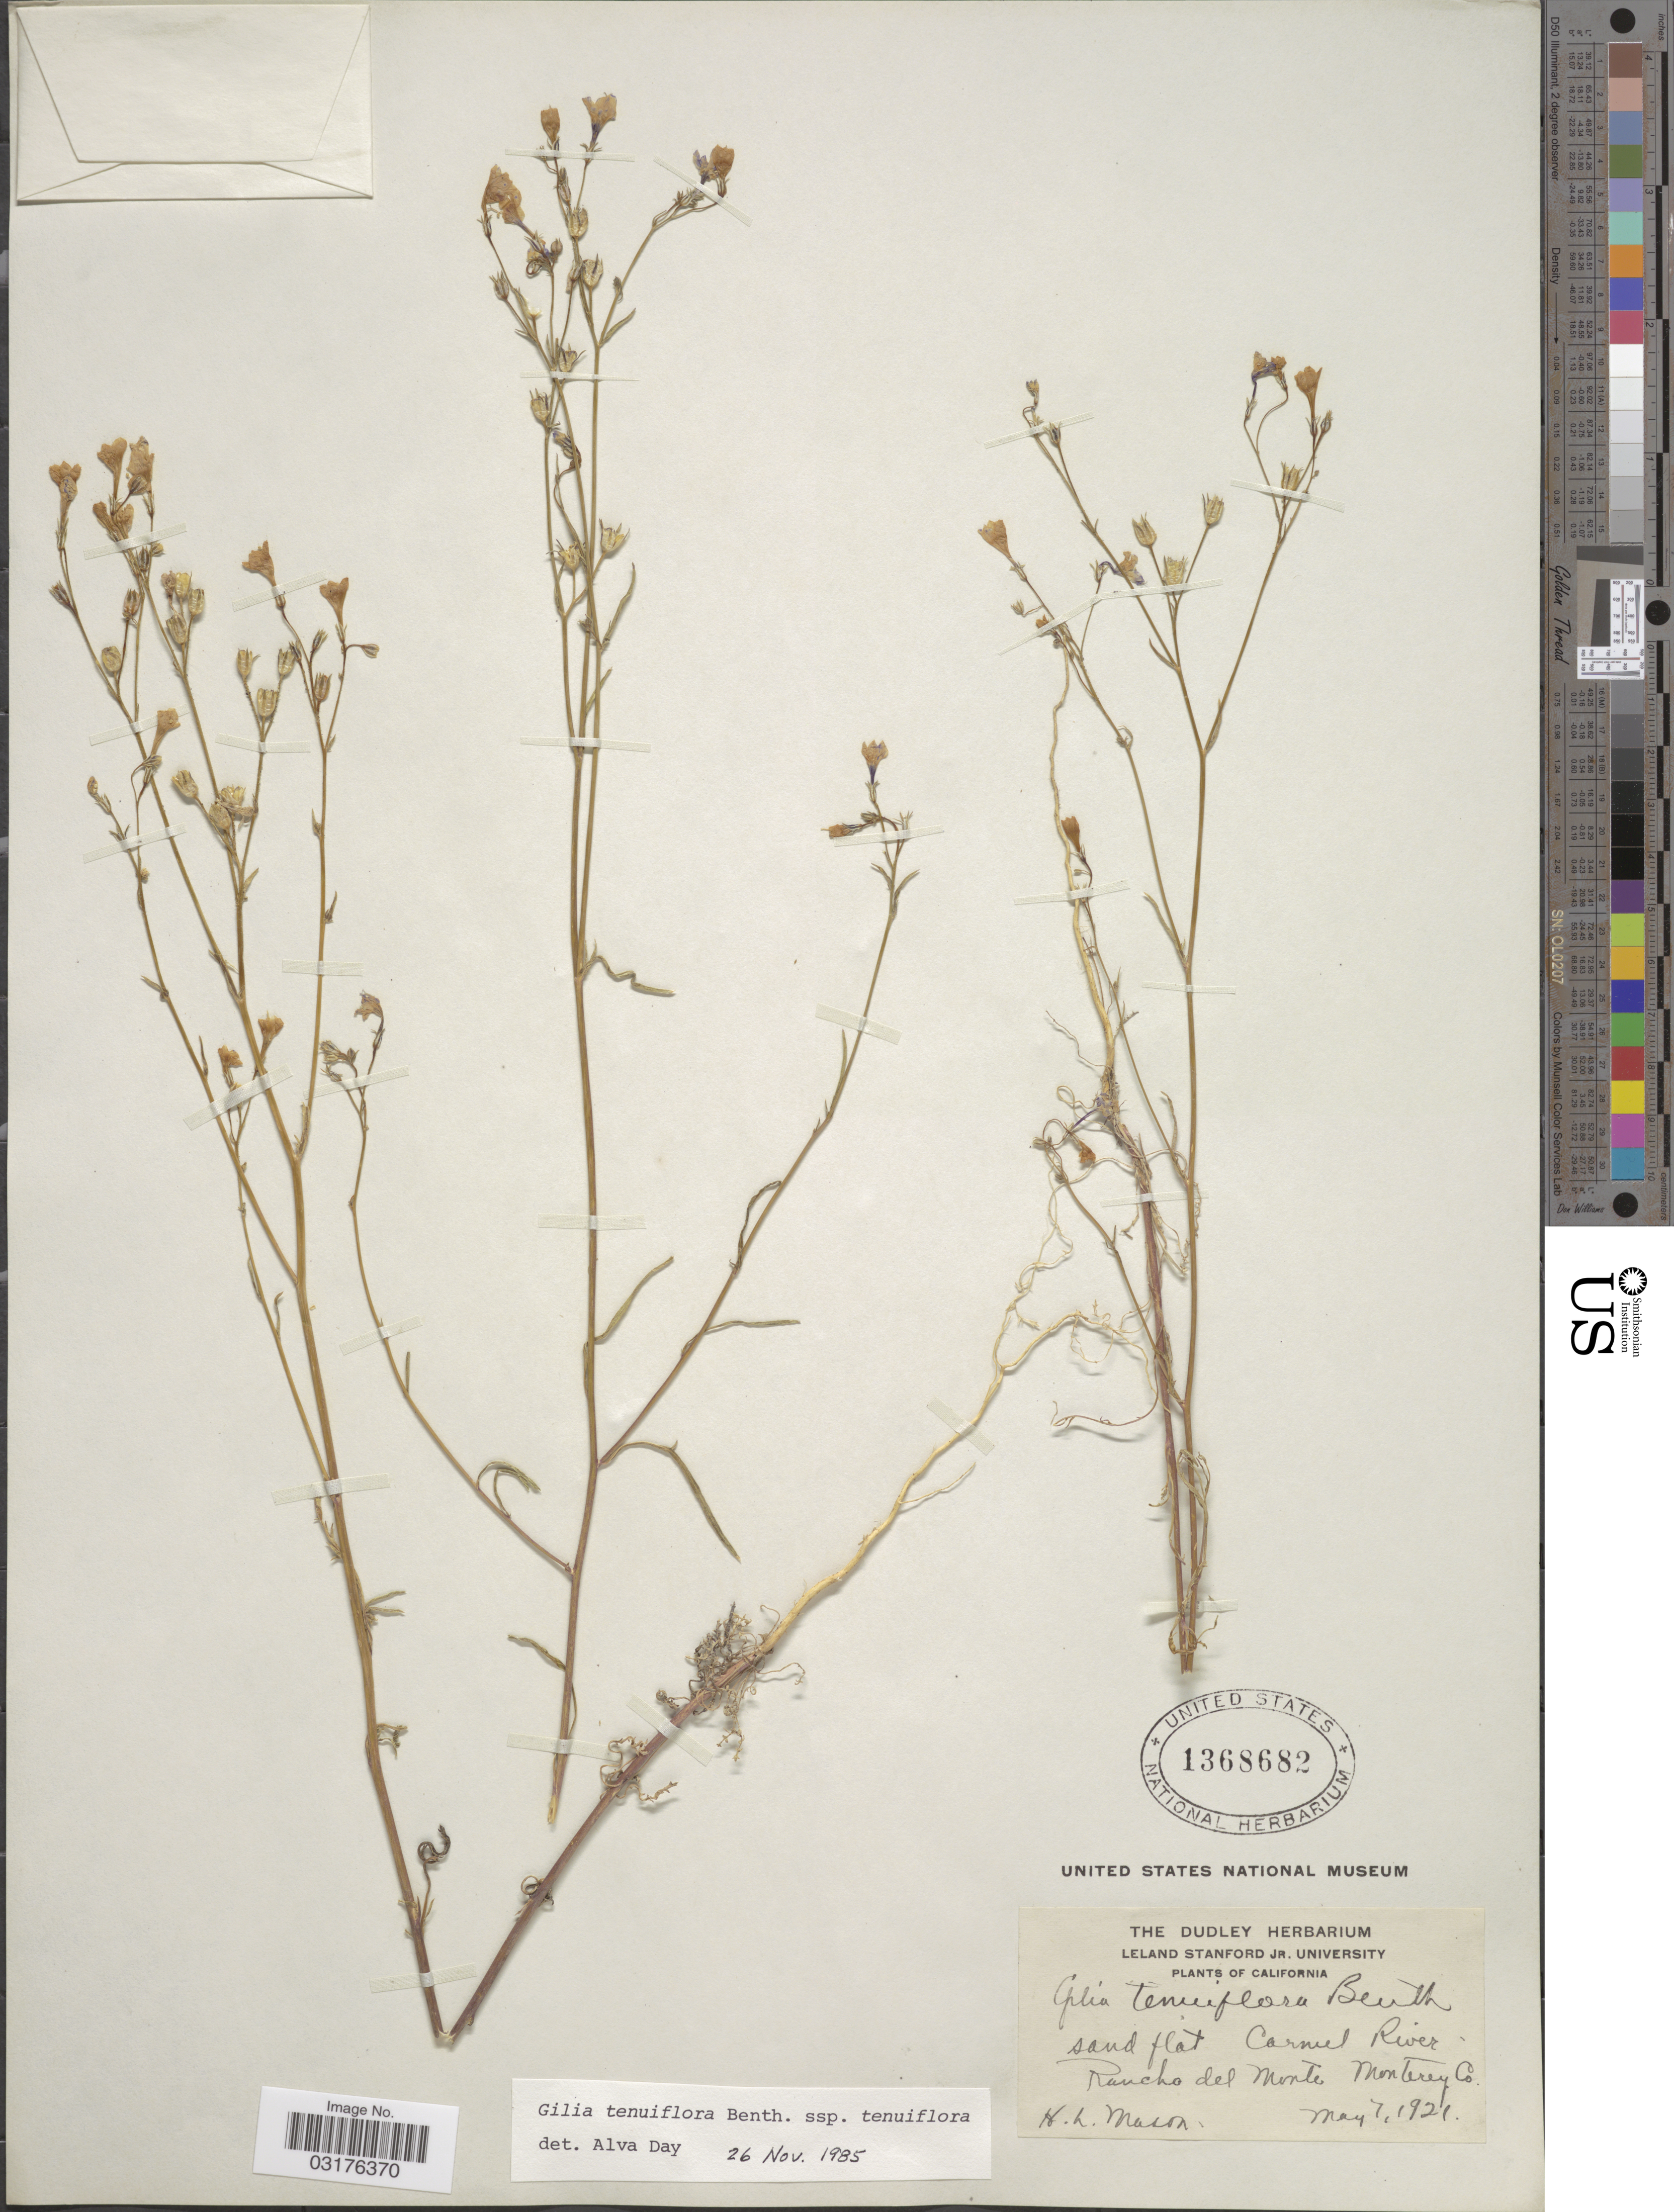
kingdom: Plantae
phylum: Tracheophyta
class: Magnoliopsida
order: Ericales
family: Polemoniaceae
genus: Gilia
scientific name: Gilia tenuiflora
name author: Benth.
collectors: H. L. Mason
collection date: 1921-05-07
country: United States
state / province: California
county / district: Monterey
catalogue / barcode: US 1368682